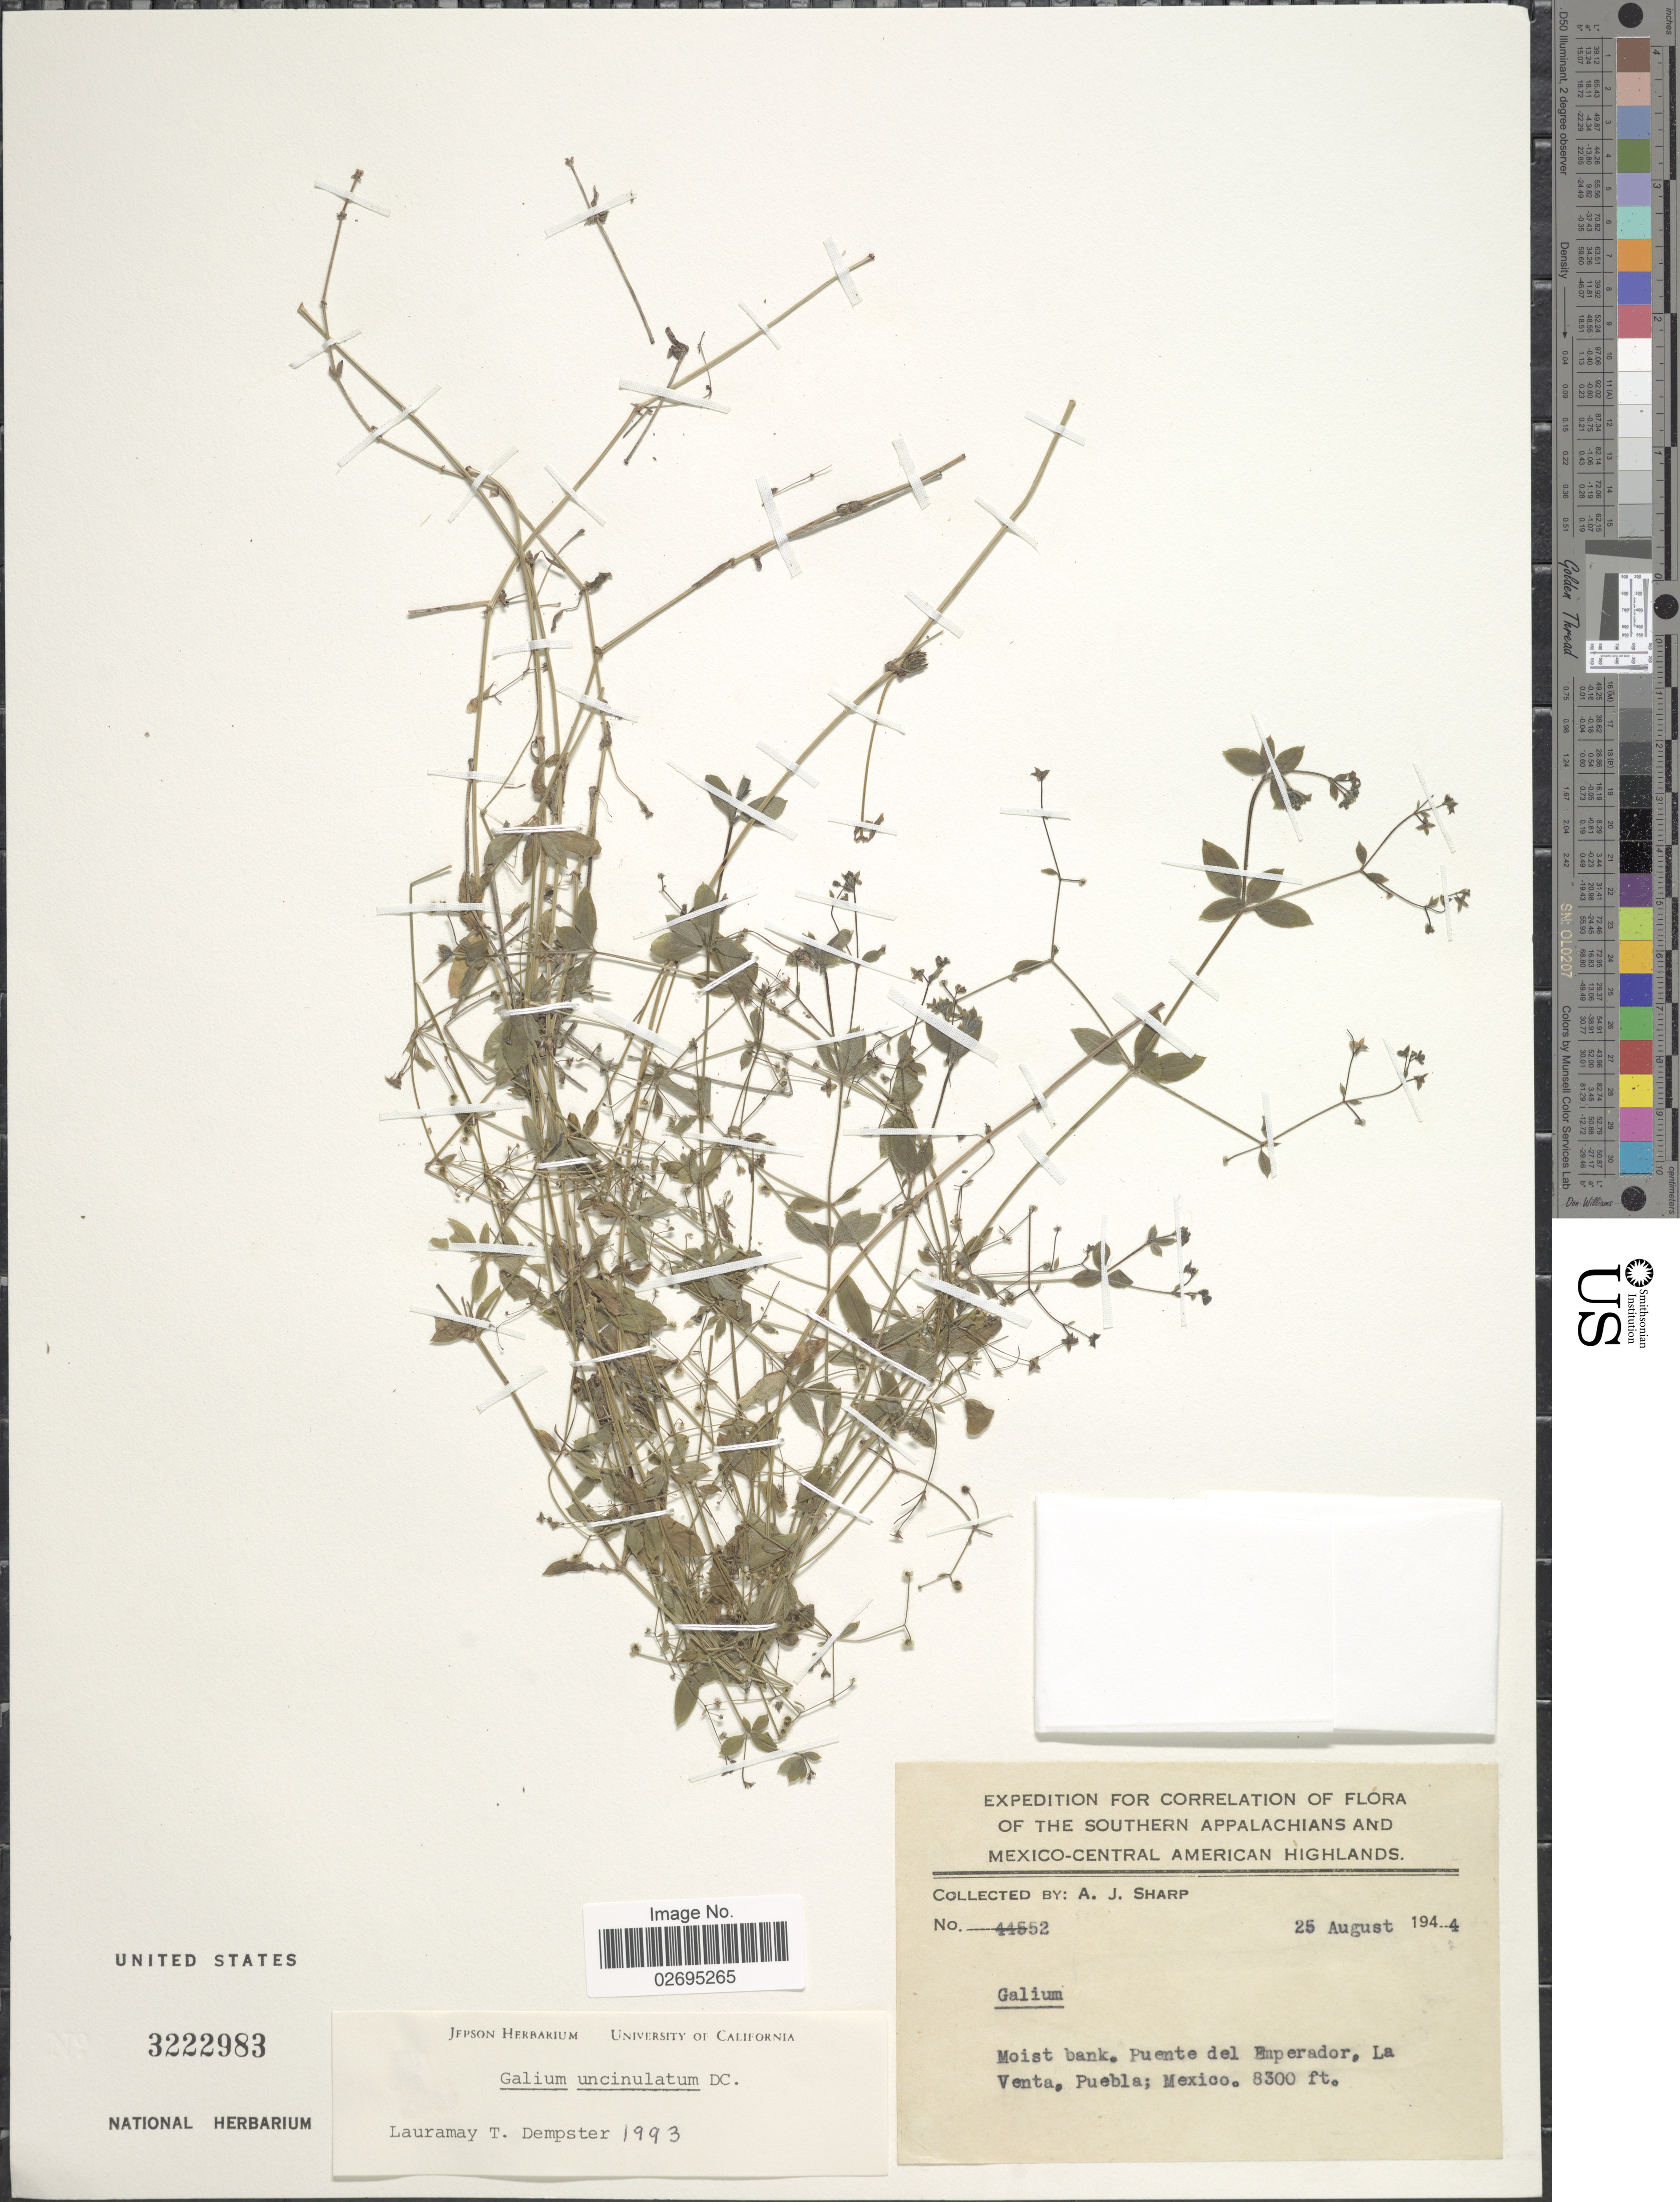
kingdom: Plantae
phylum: Tracheophyta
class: Magnoliopsida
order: Gentianales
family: Rubiaceae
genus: Galium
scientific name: Galium uncinulatum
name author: DC.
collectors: A. J. Sharp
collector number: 44552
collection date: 1944-08-25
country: Mexico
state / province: Puebla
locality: The Southern Appalachians and Mexico Central American Highlands, Puente del Emperador. La Venta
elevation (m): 2530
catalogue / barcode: US 3222983